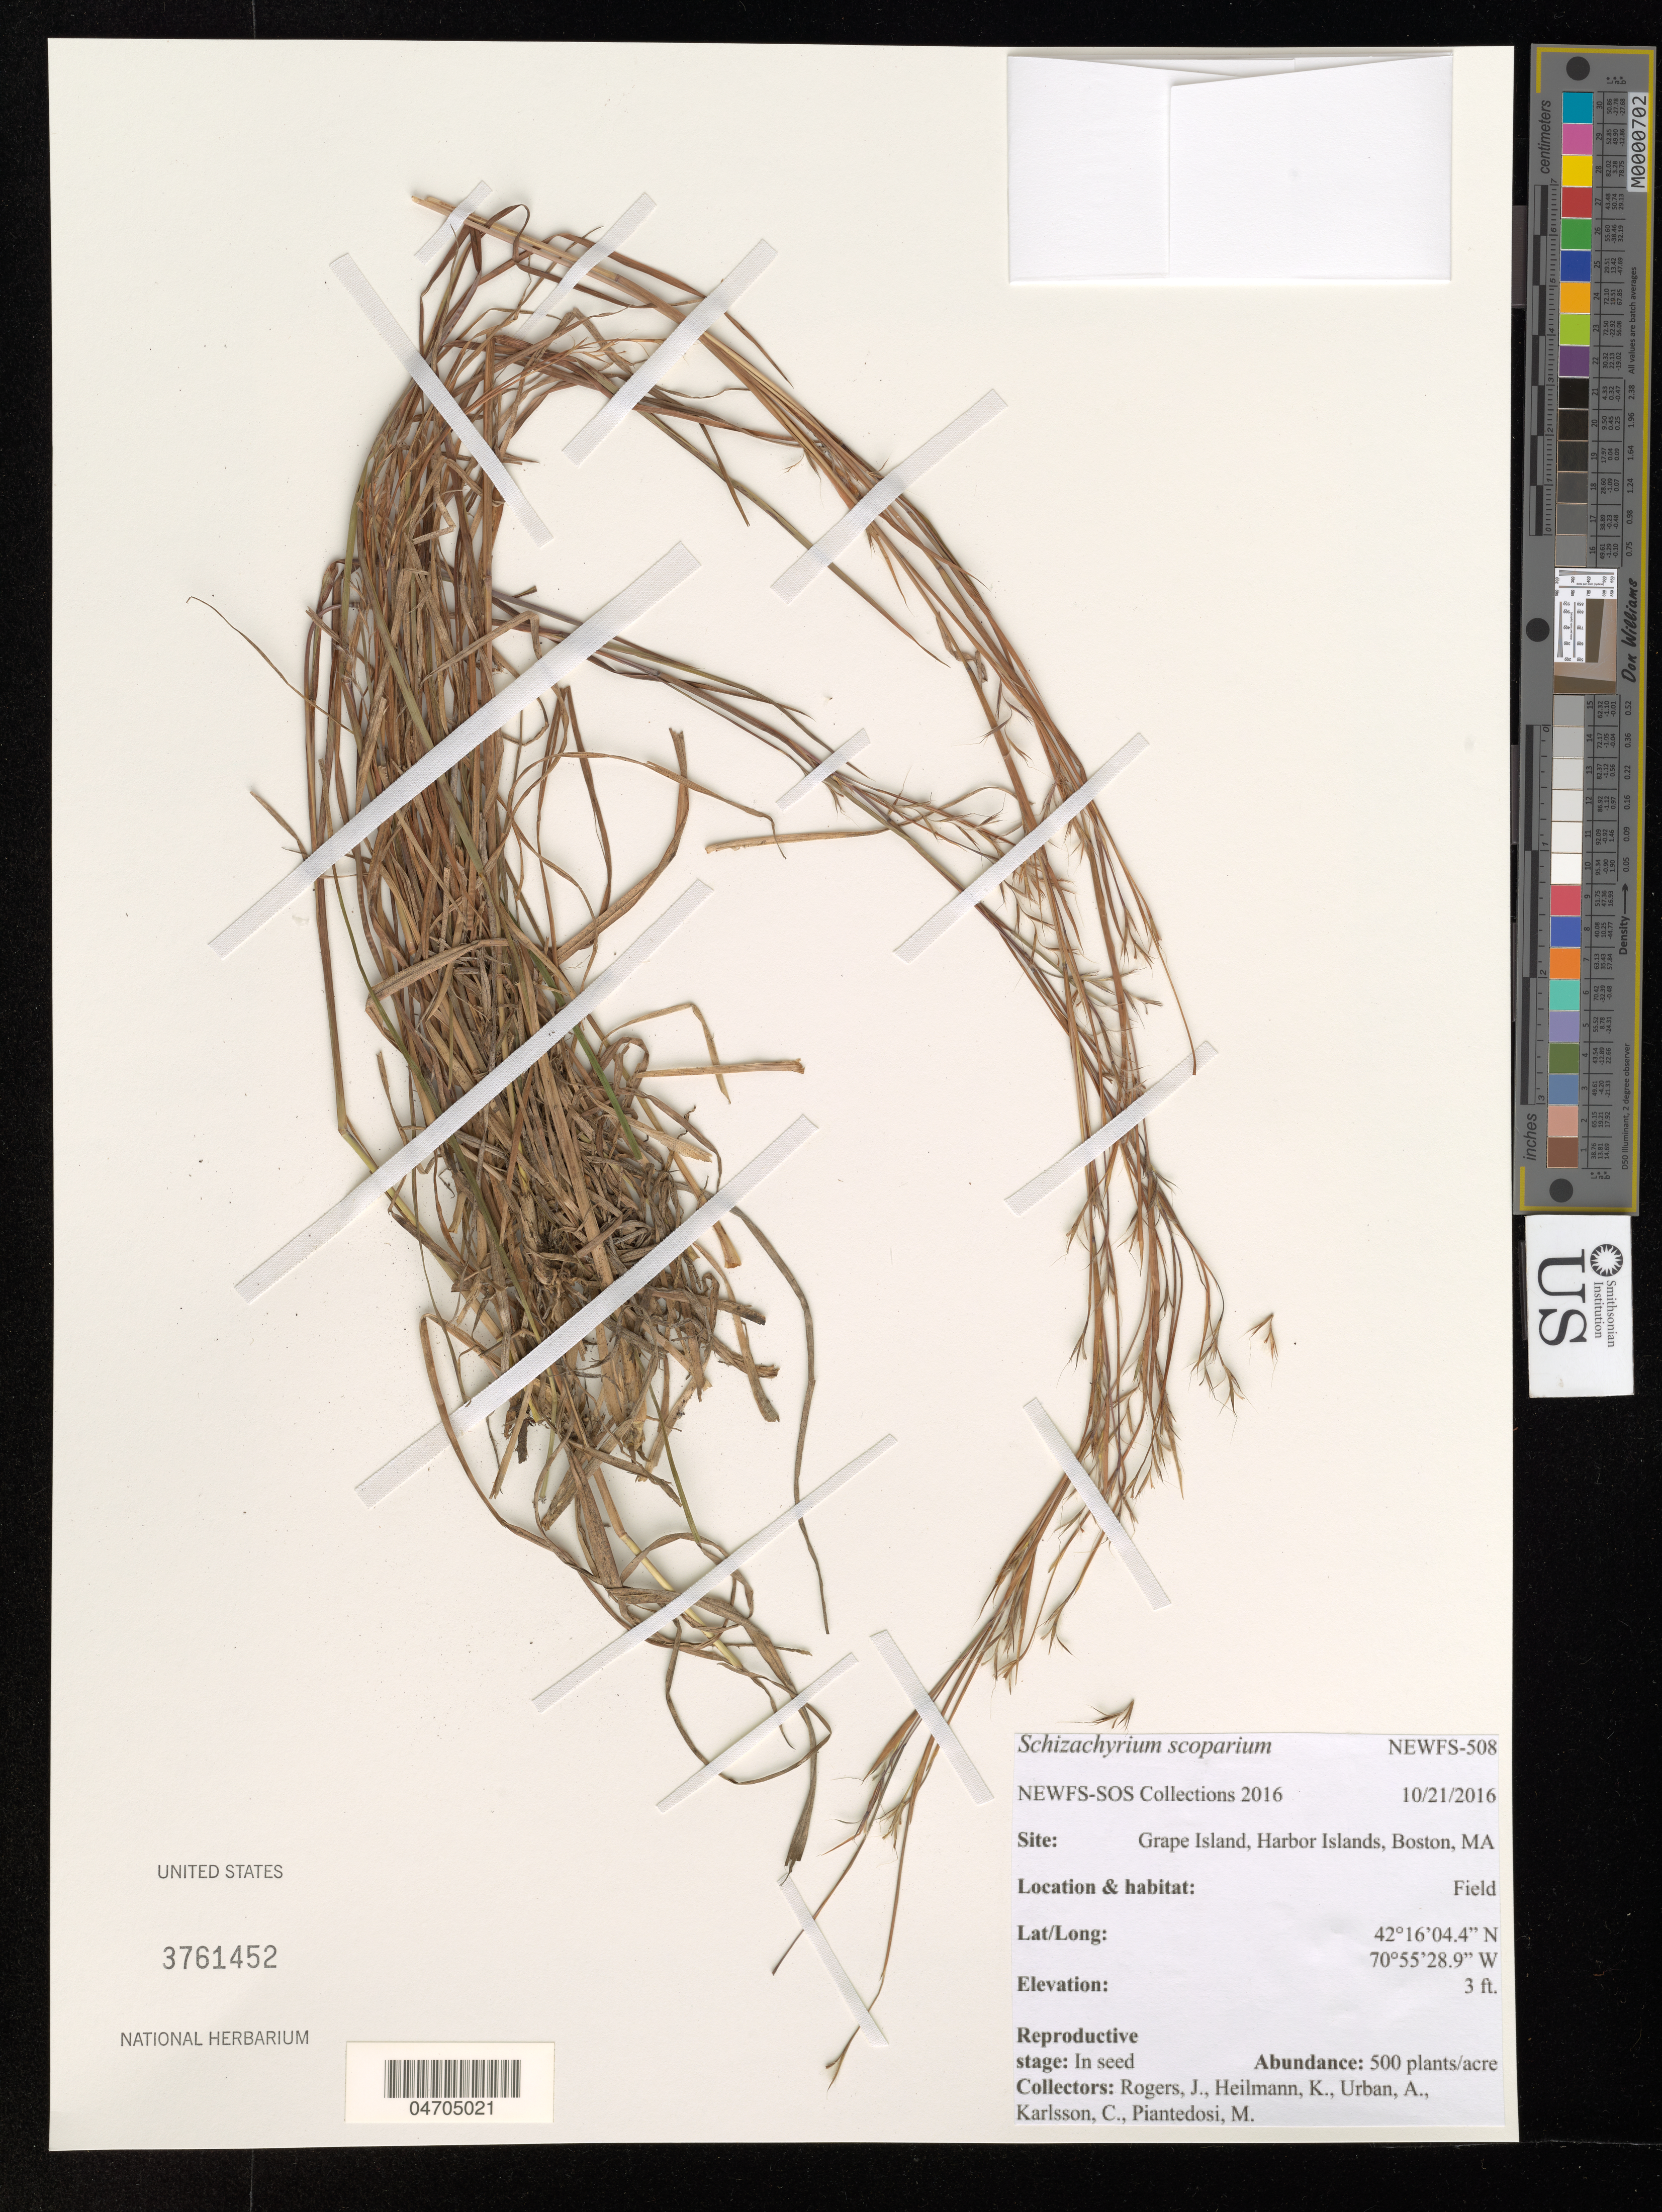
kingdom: Plantae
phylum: Tracheophyta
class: Liliopsida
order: Poales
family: Poaceae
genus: Schizachyrium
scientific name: Schizachyrium scoparium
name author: (Michx.) Nash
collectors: J. Rogers, K. Heilmann, A. Urban, C. Karlsson & M. Piantedosi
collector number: NEWFS-508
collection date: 2016-10-21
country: United States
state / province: Massachusetts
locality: Grape Island, Harbor Islands, Boston.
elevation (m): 1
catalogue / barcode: US 3761452